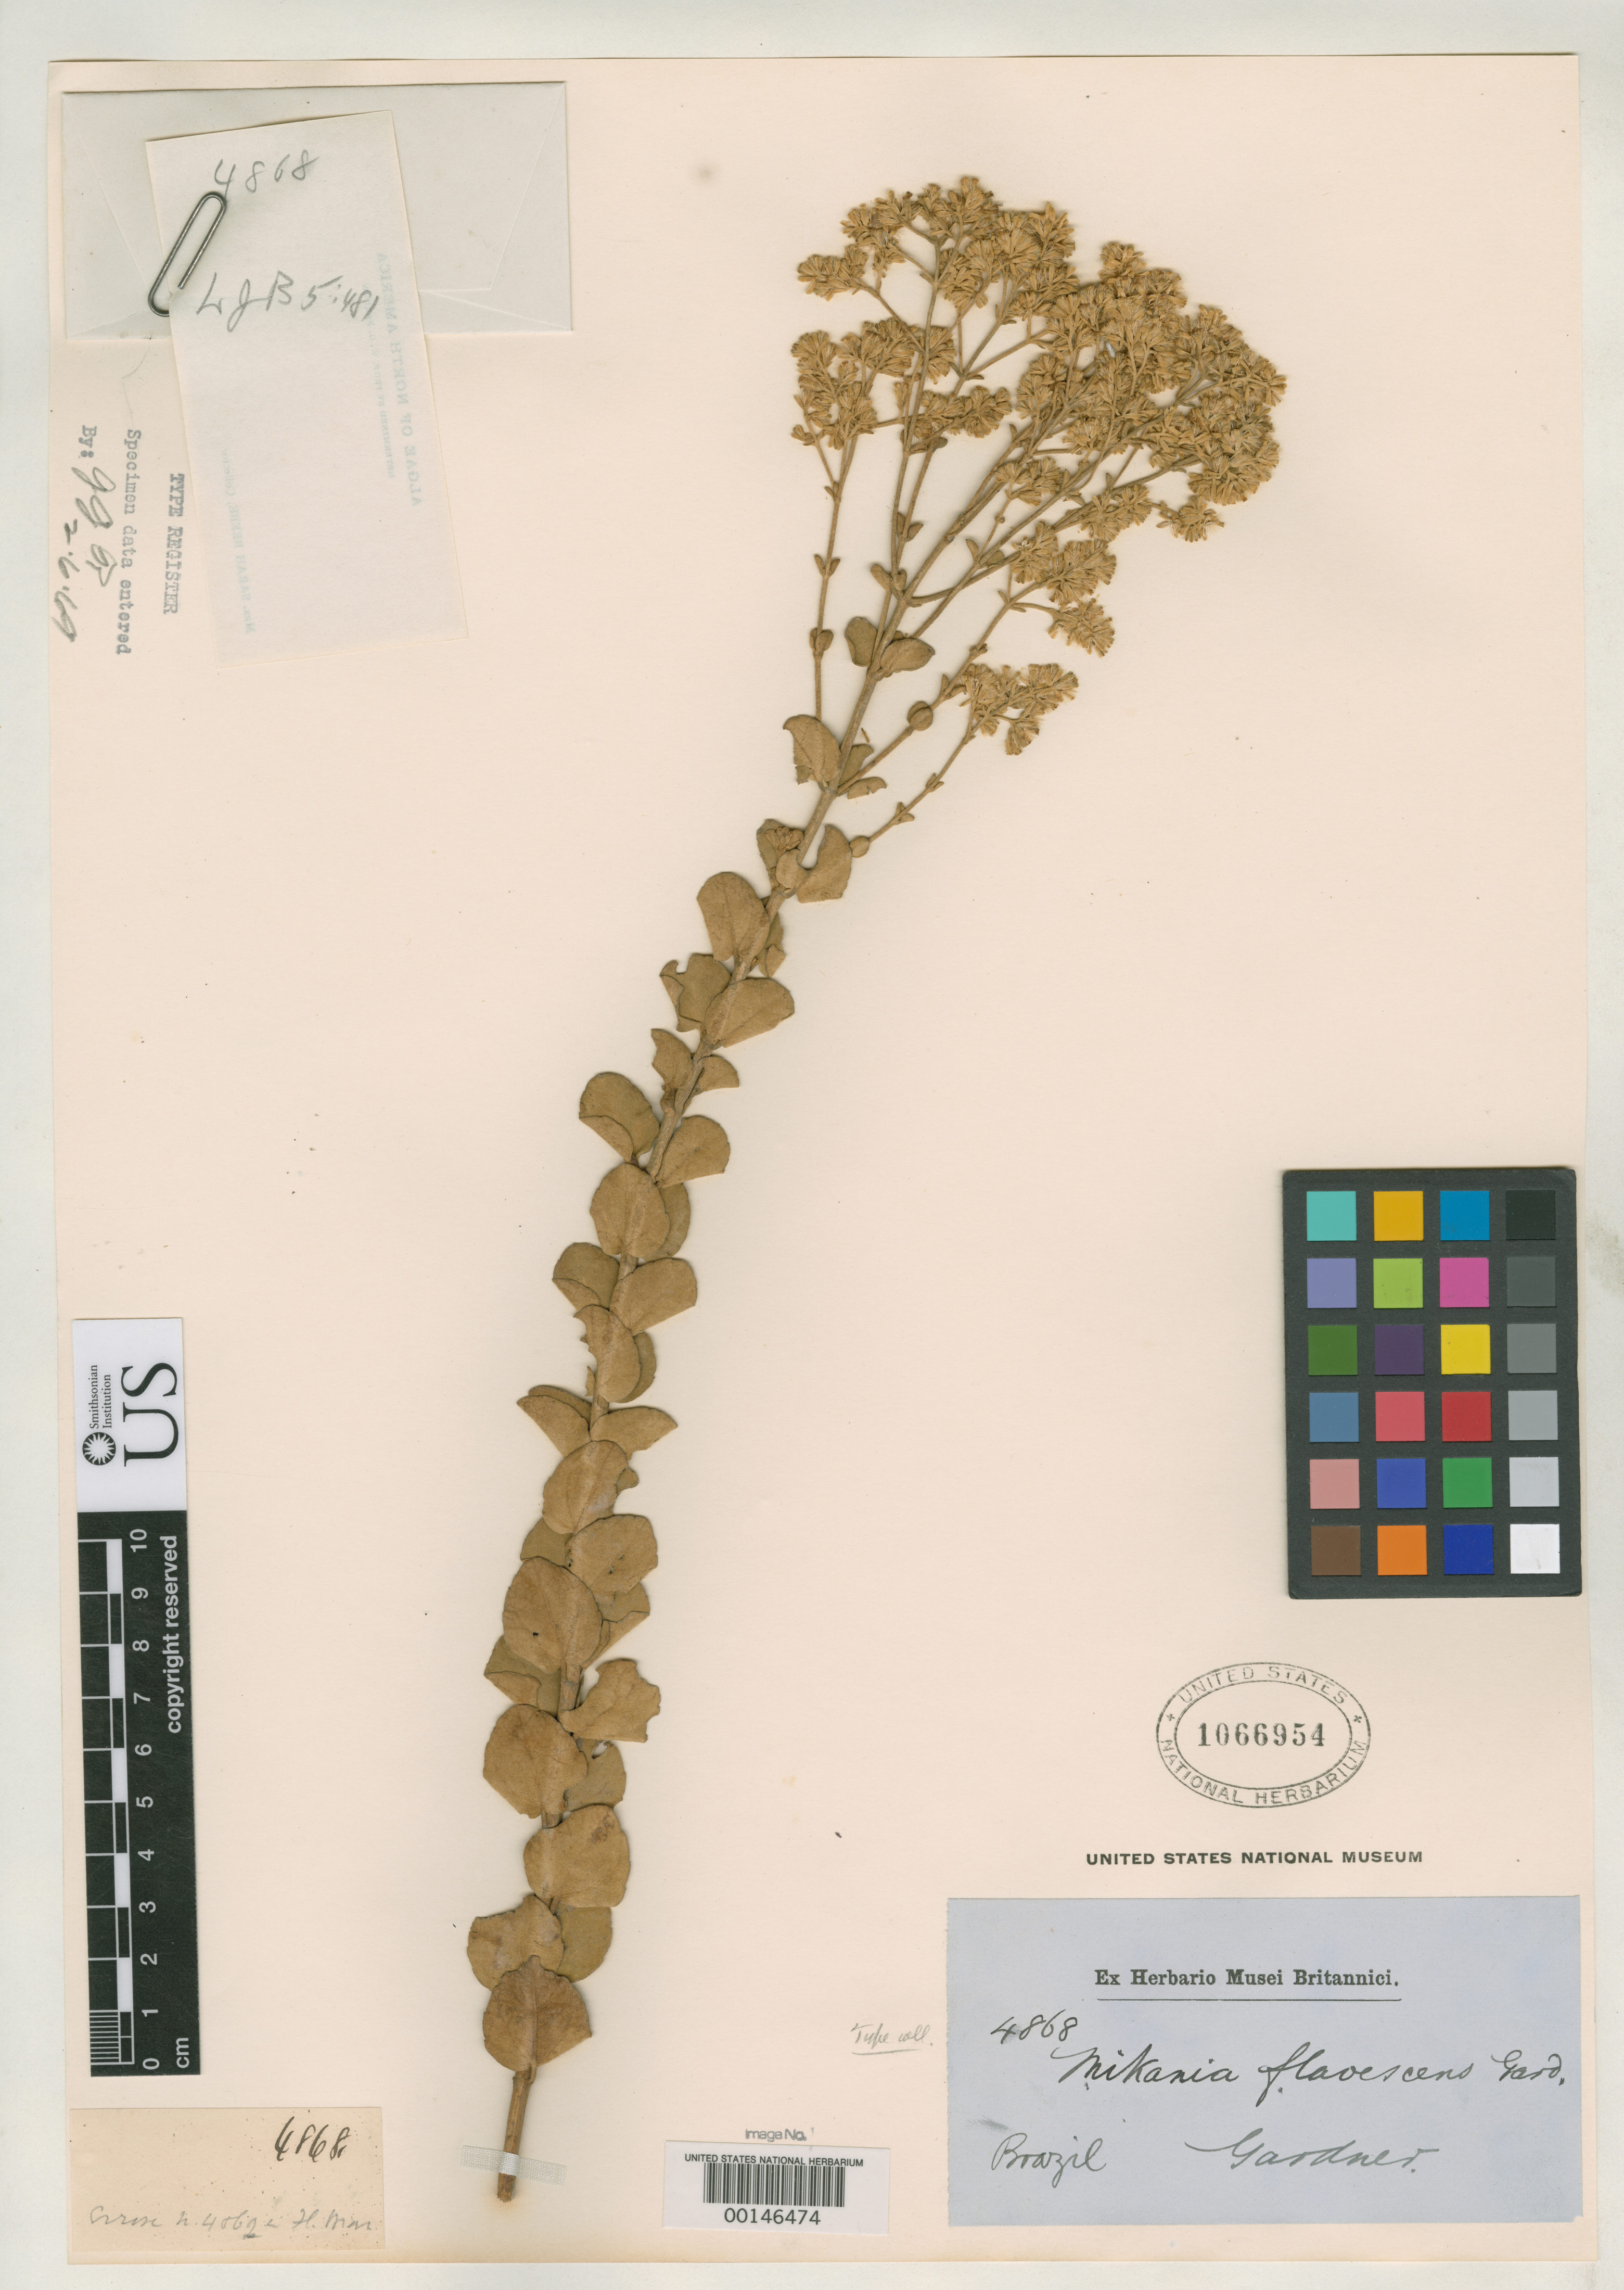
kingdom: Plantae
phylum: Tracheophyta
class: Magnoliopsida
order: Asterales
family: Asteraceae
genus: Mikania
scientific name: Mikania flavescens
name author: Gardner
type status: Isotype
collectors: G. Gardner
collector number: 4868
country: Brazil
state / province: Minas Gerais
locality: Between Mendanha and Diamantina.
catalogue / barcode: US 1066954